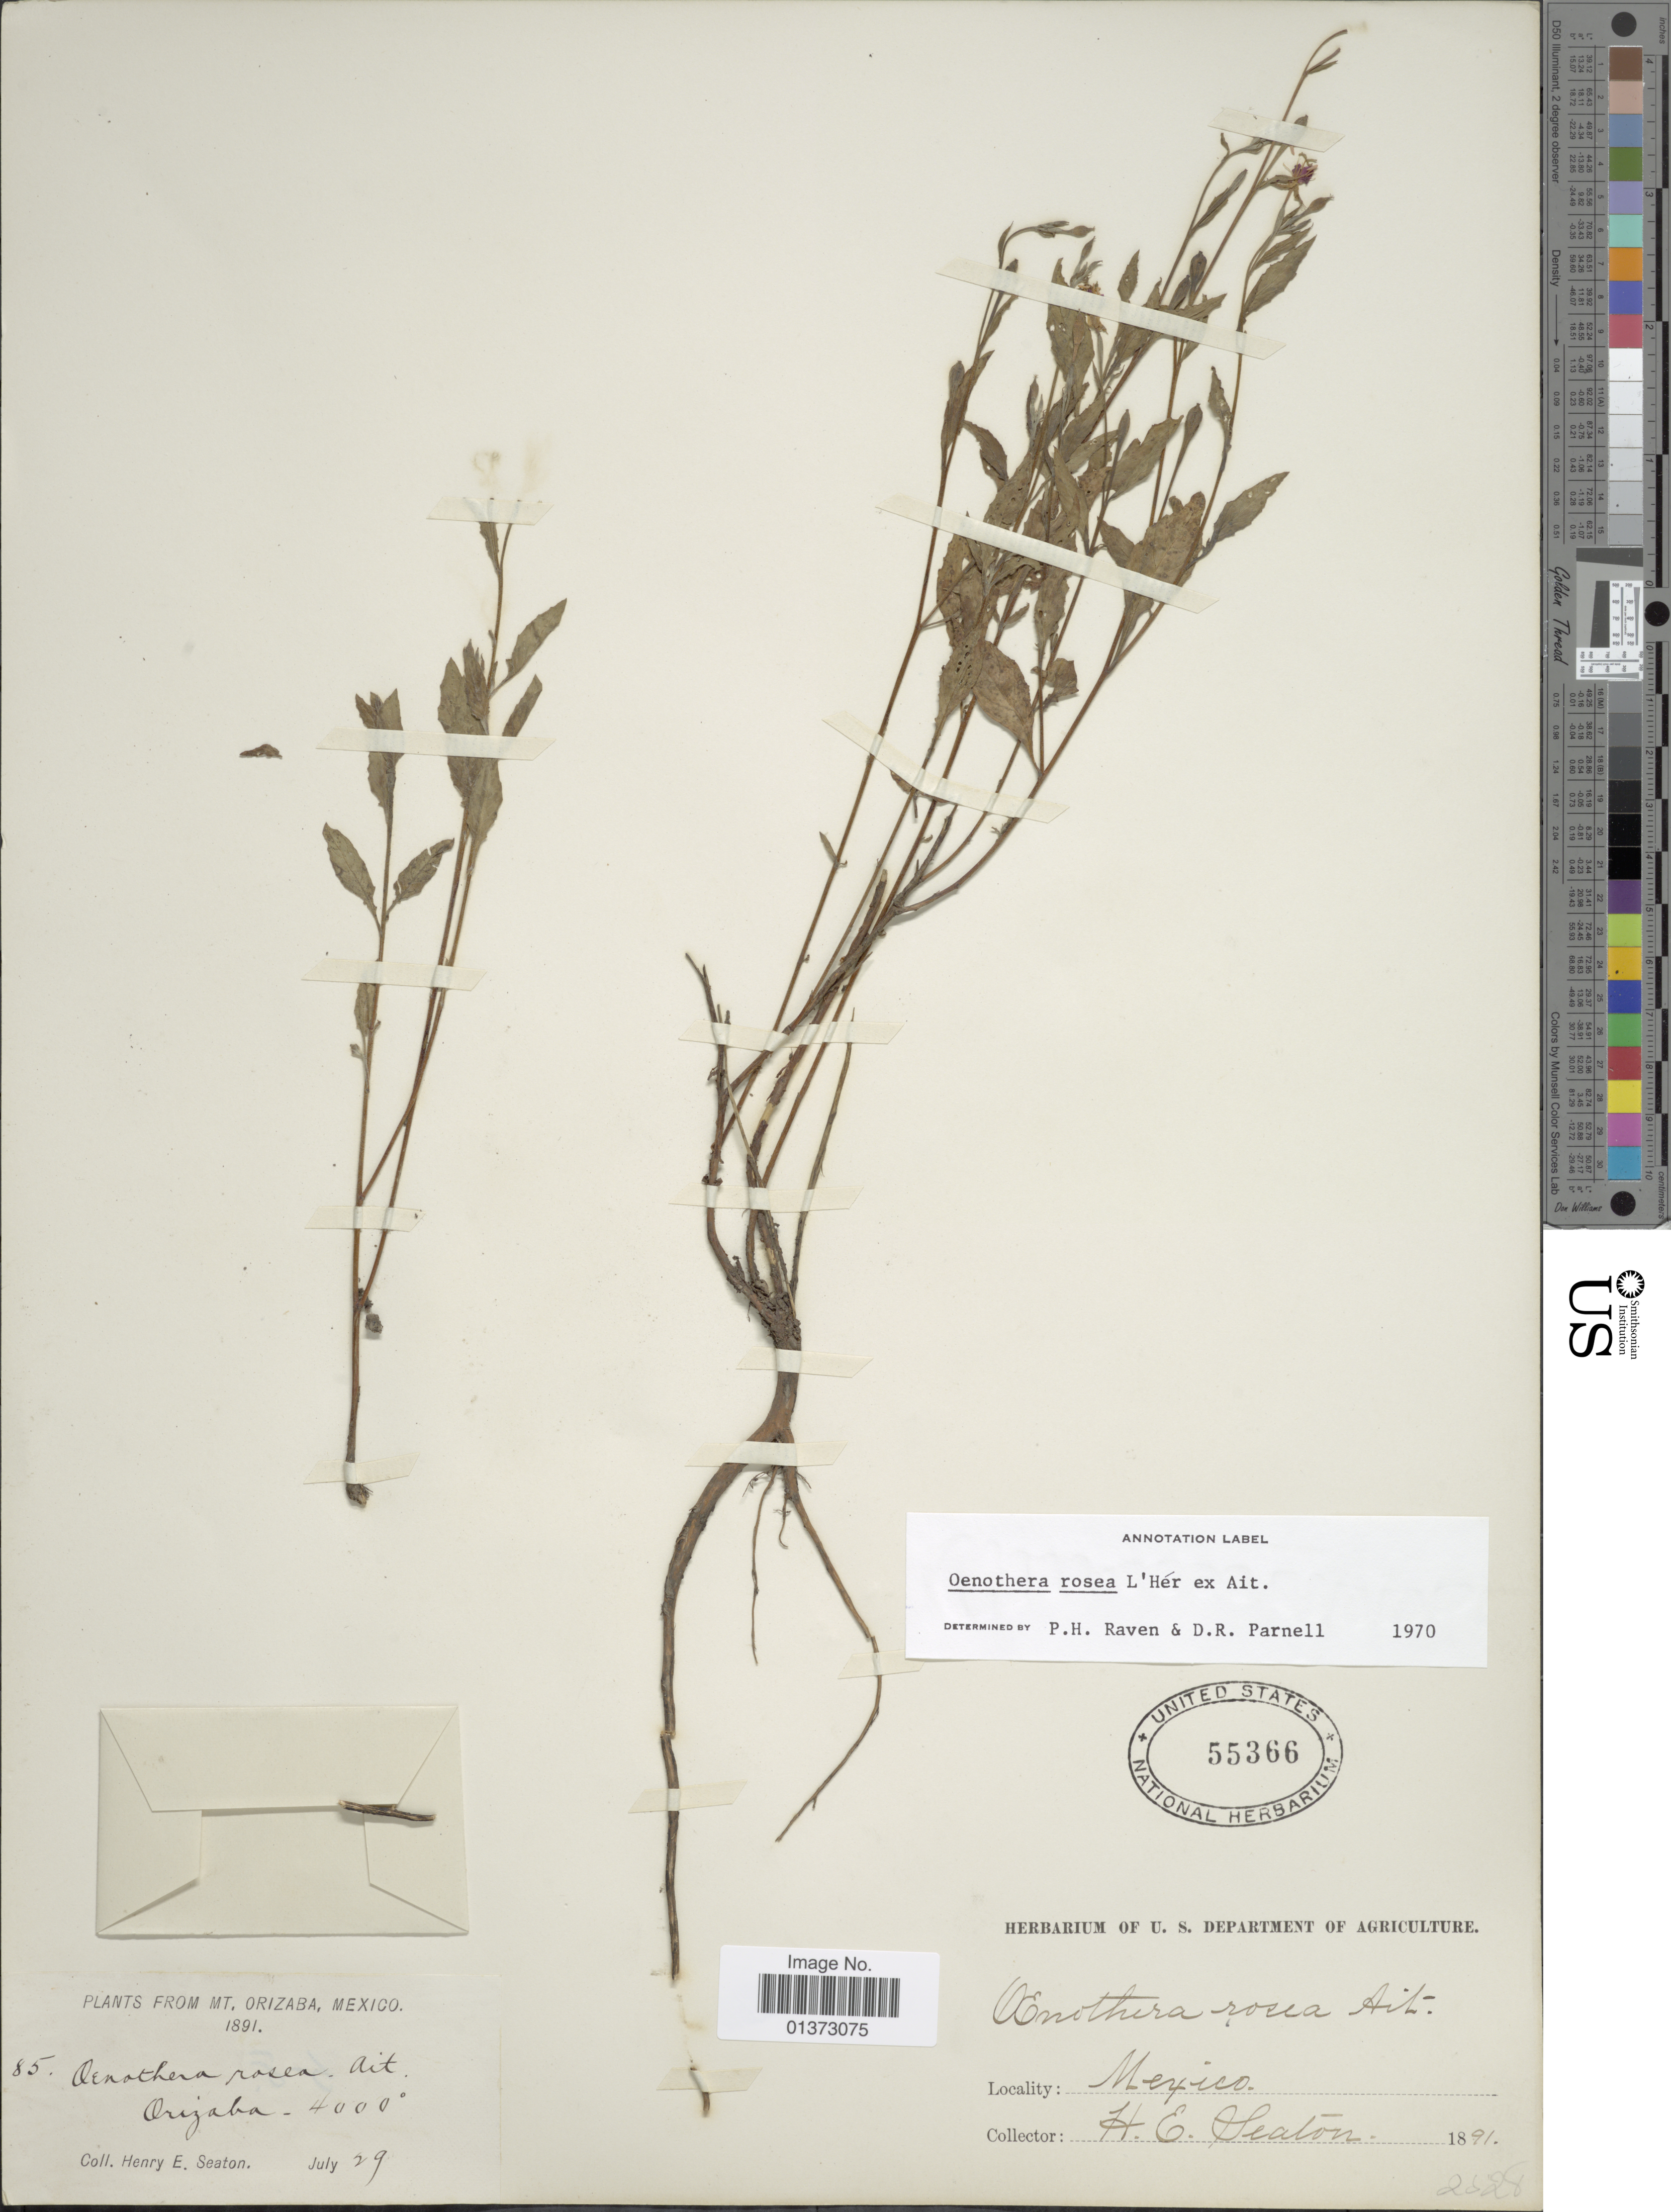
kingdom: Plantae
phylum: Tracheophyta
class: Magnoliopsida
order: Myrtales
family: Onagraceae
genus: Oenothera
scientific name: Oenothera rosea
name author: L'Hér. ex Aiton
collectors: H. Seaton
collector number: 85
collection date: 1891-07-29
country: Mexico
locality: Mt. Orizaba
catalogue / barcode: US 55366